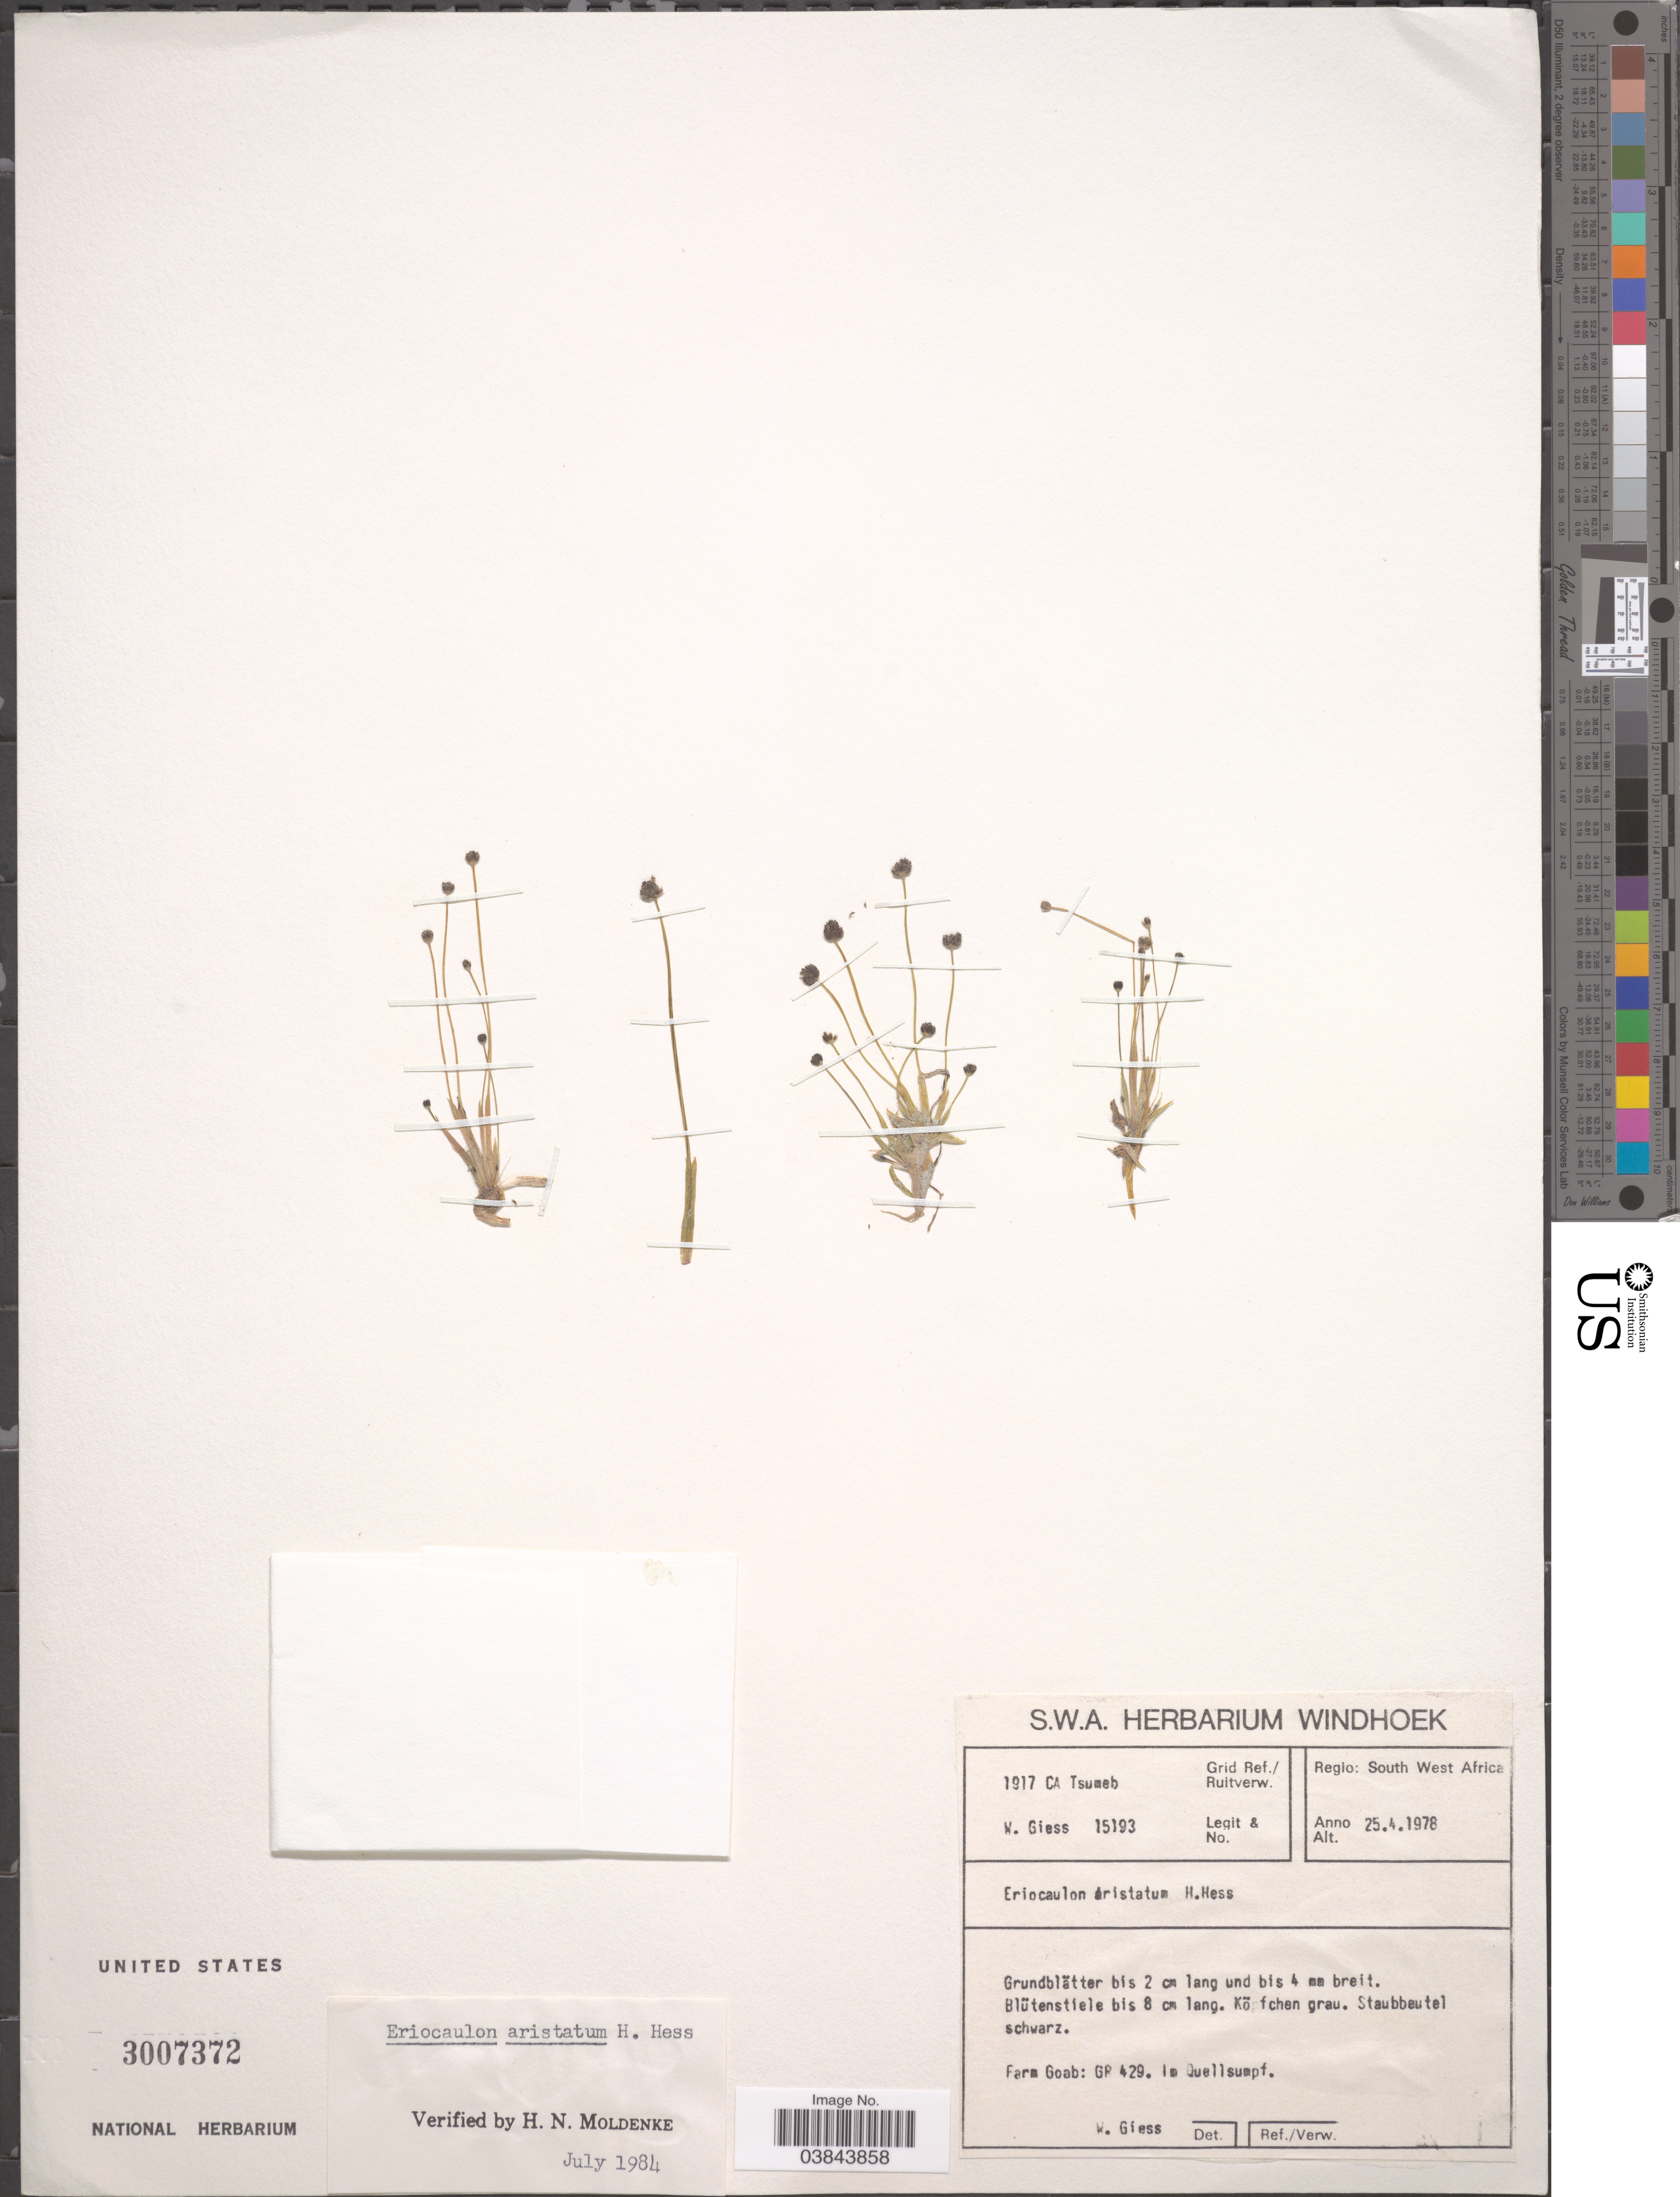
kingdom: Plantae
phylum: Tracheophyta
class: Liliopsida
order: Poales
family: Eriocaulaceae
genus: Eriocaulon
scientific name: Eriocaulon aristatum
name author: H.E. Hess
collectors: W. Giess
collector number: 15193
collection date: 1978-04-25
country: Namibia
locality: Grid Ref./ Ruitverw. 1917 CA Tsumeb. Regio: South West Africa. Farm Goab: GR 429. Im Quellsumpf.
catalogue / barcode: US 3007372